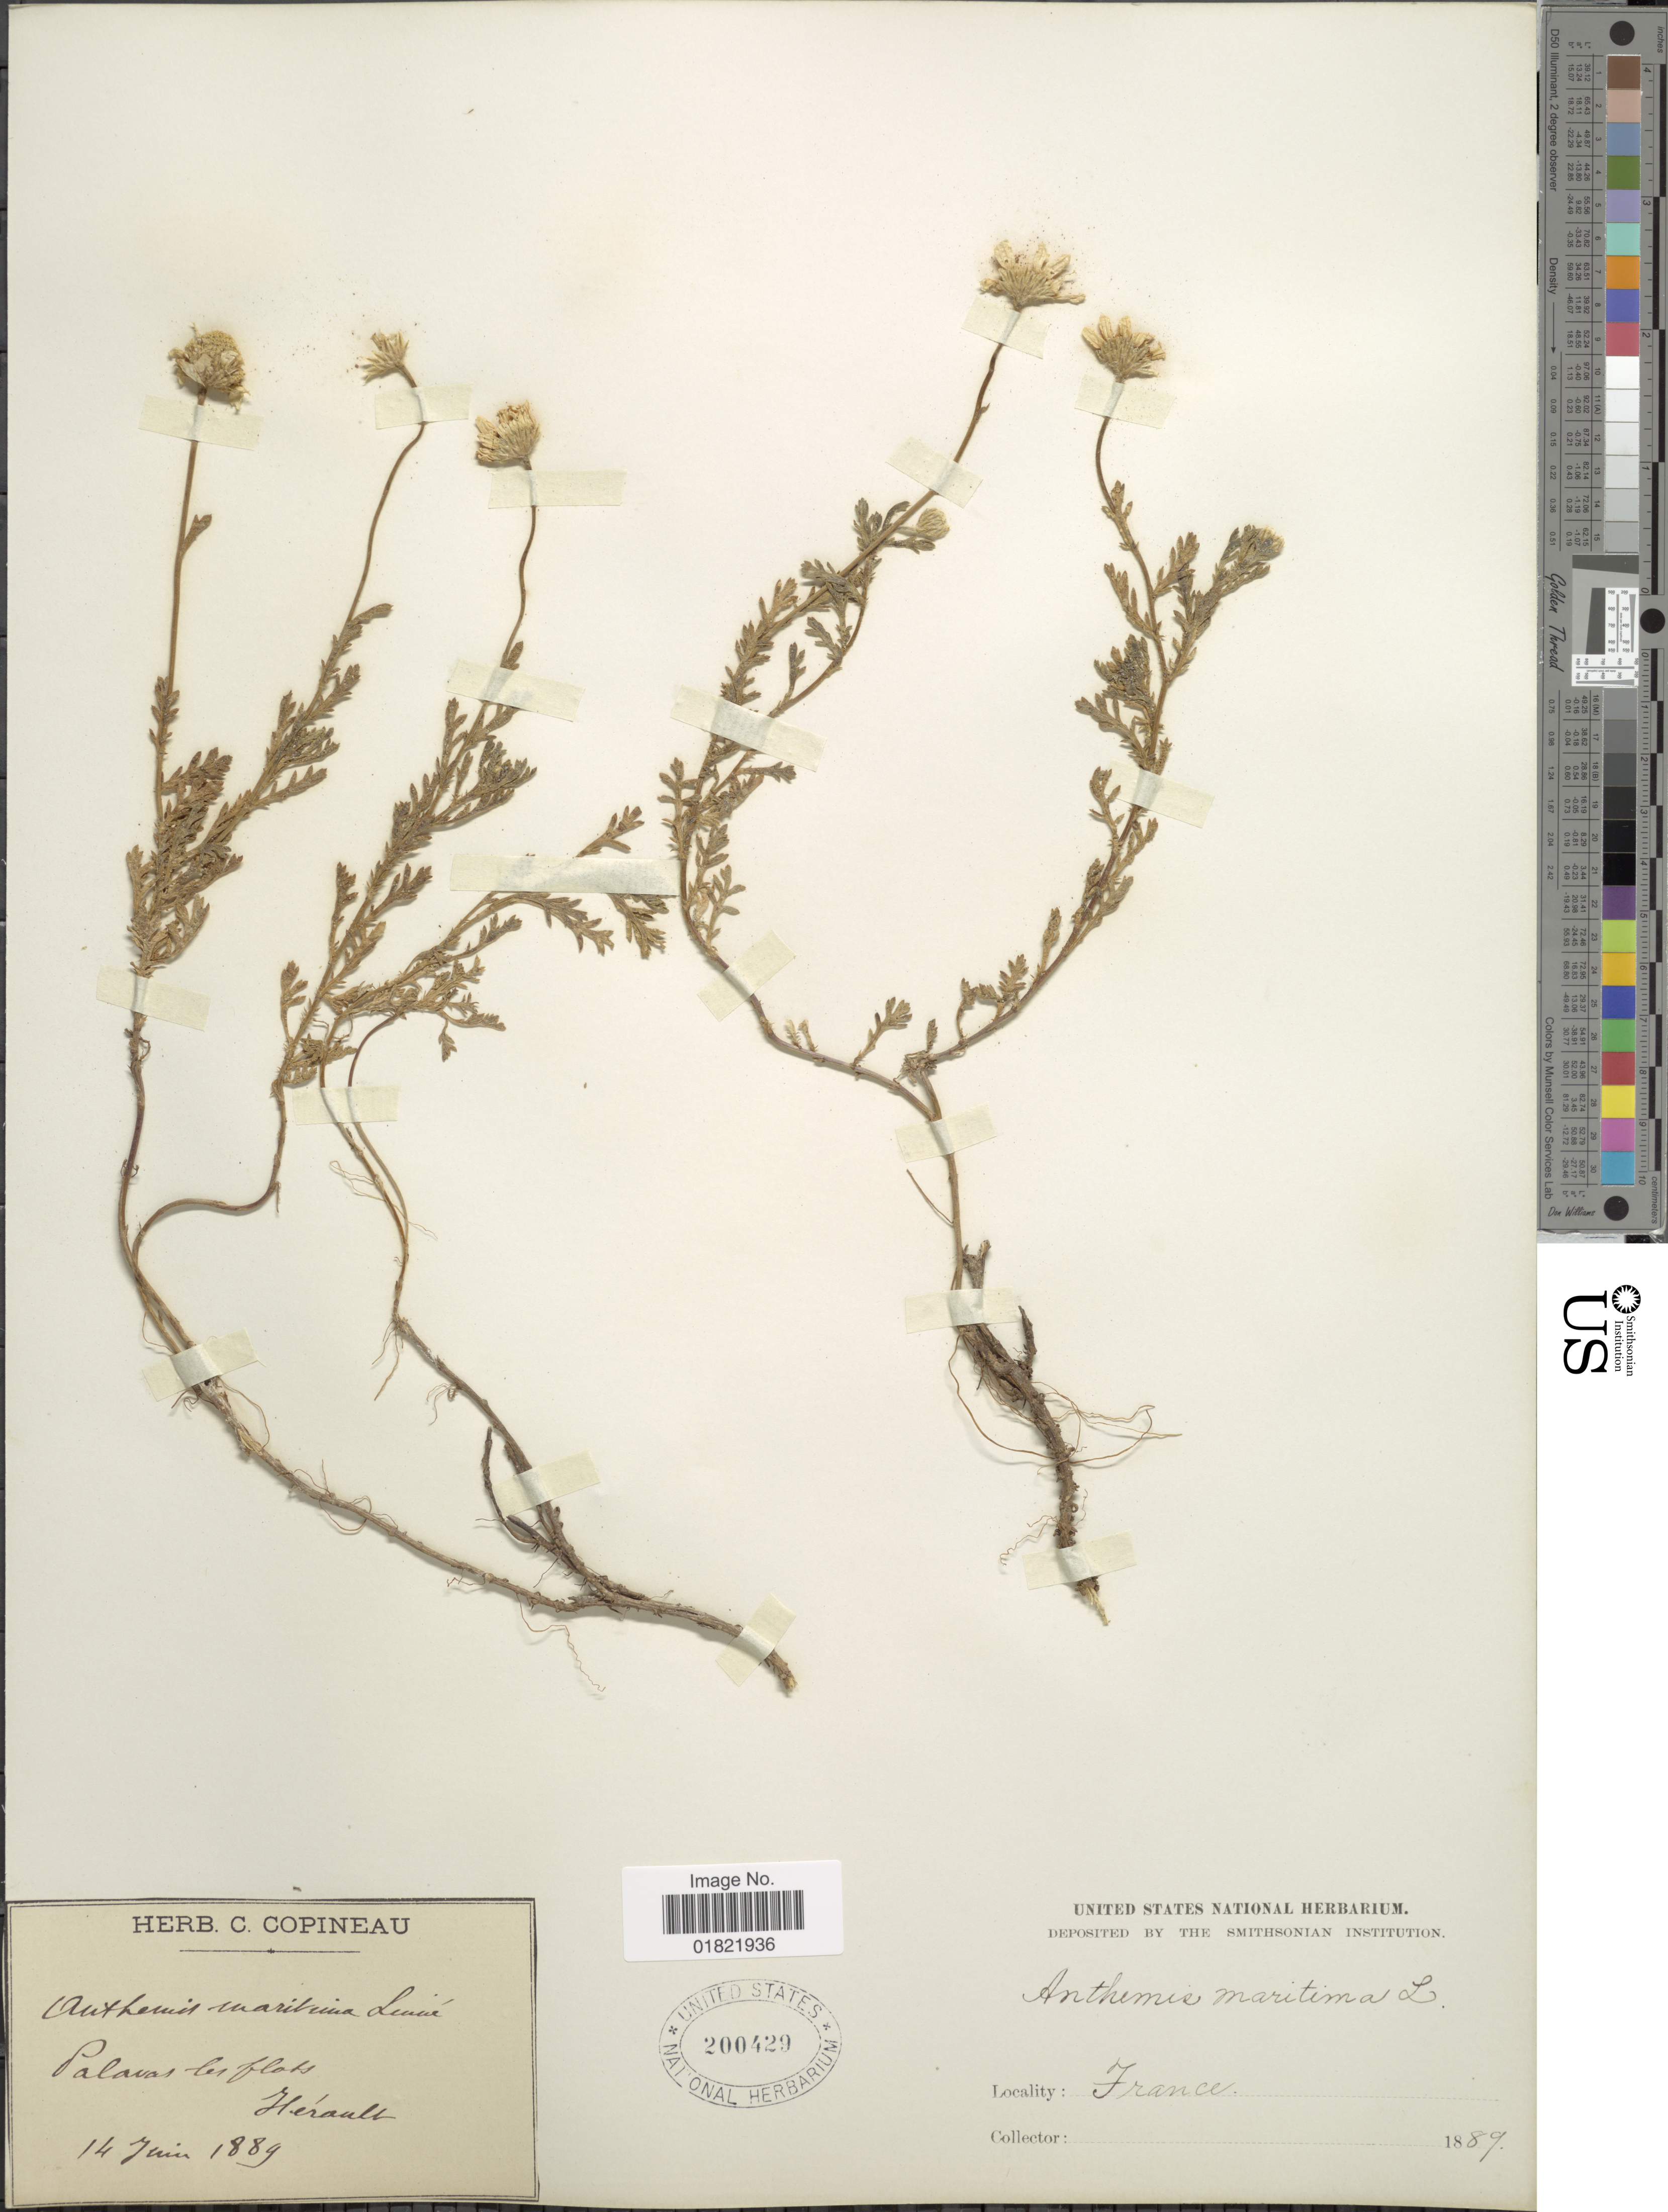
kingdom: Plantae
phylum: Tracheophyta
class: Magnoliopsida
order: Asterales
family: Asteraceae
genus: Anthemis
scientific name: Anthemis maritima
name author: L.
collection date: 1889-06-14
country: France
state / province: Occitanie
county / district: Hérault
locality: Palavas les flats [interpreted]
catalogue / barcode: US 200429